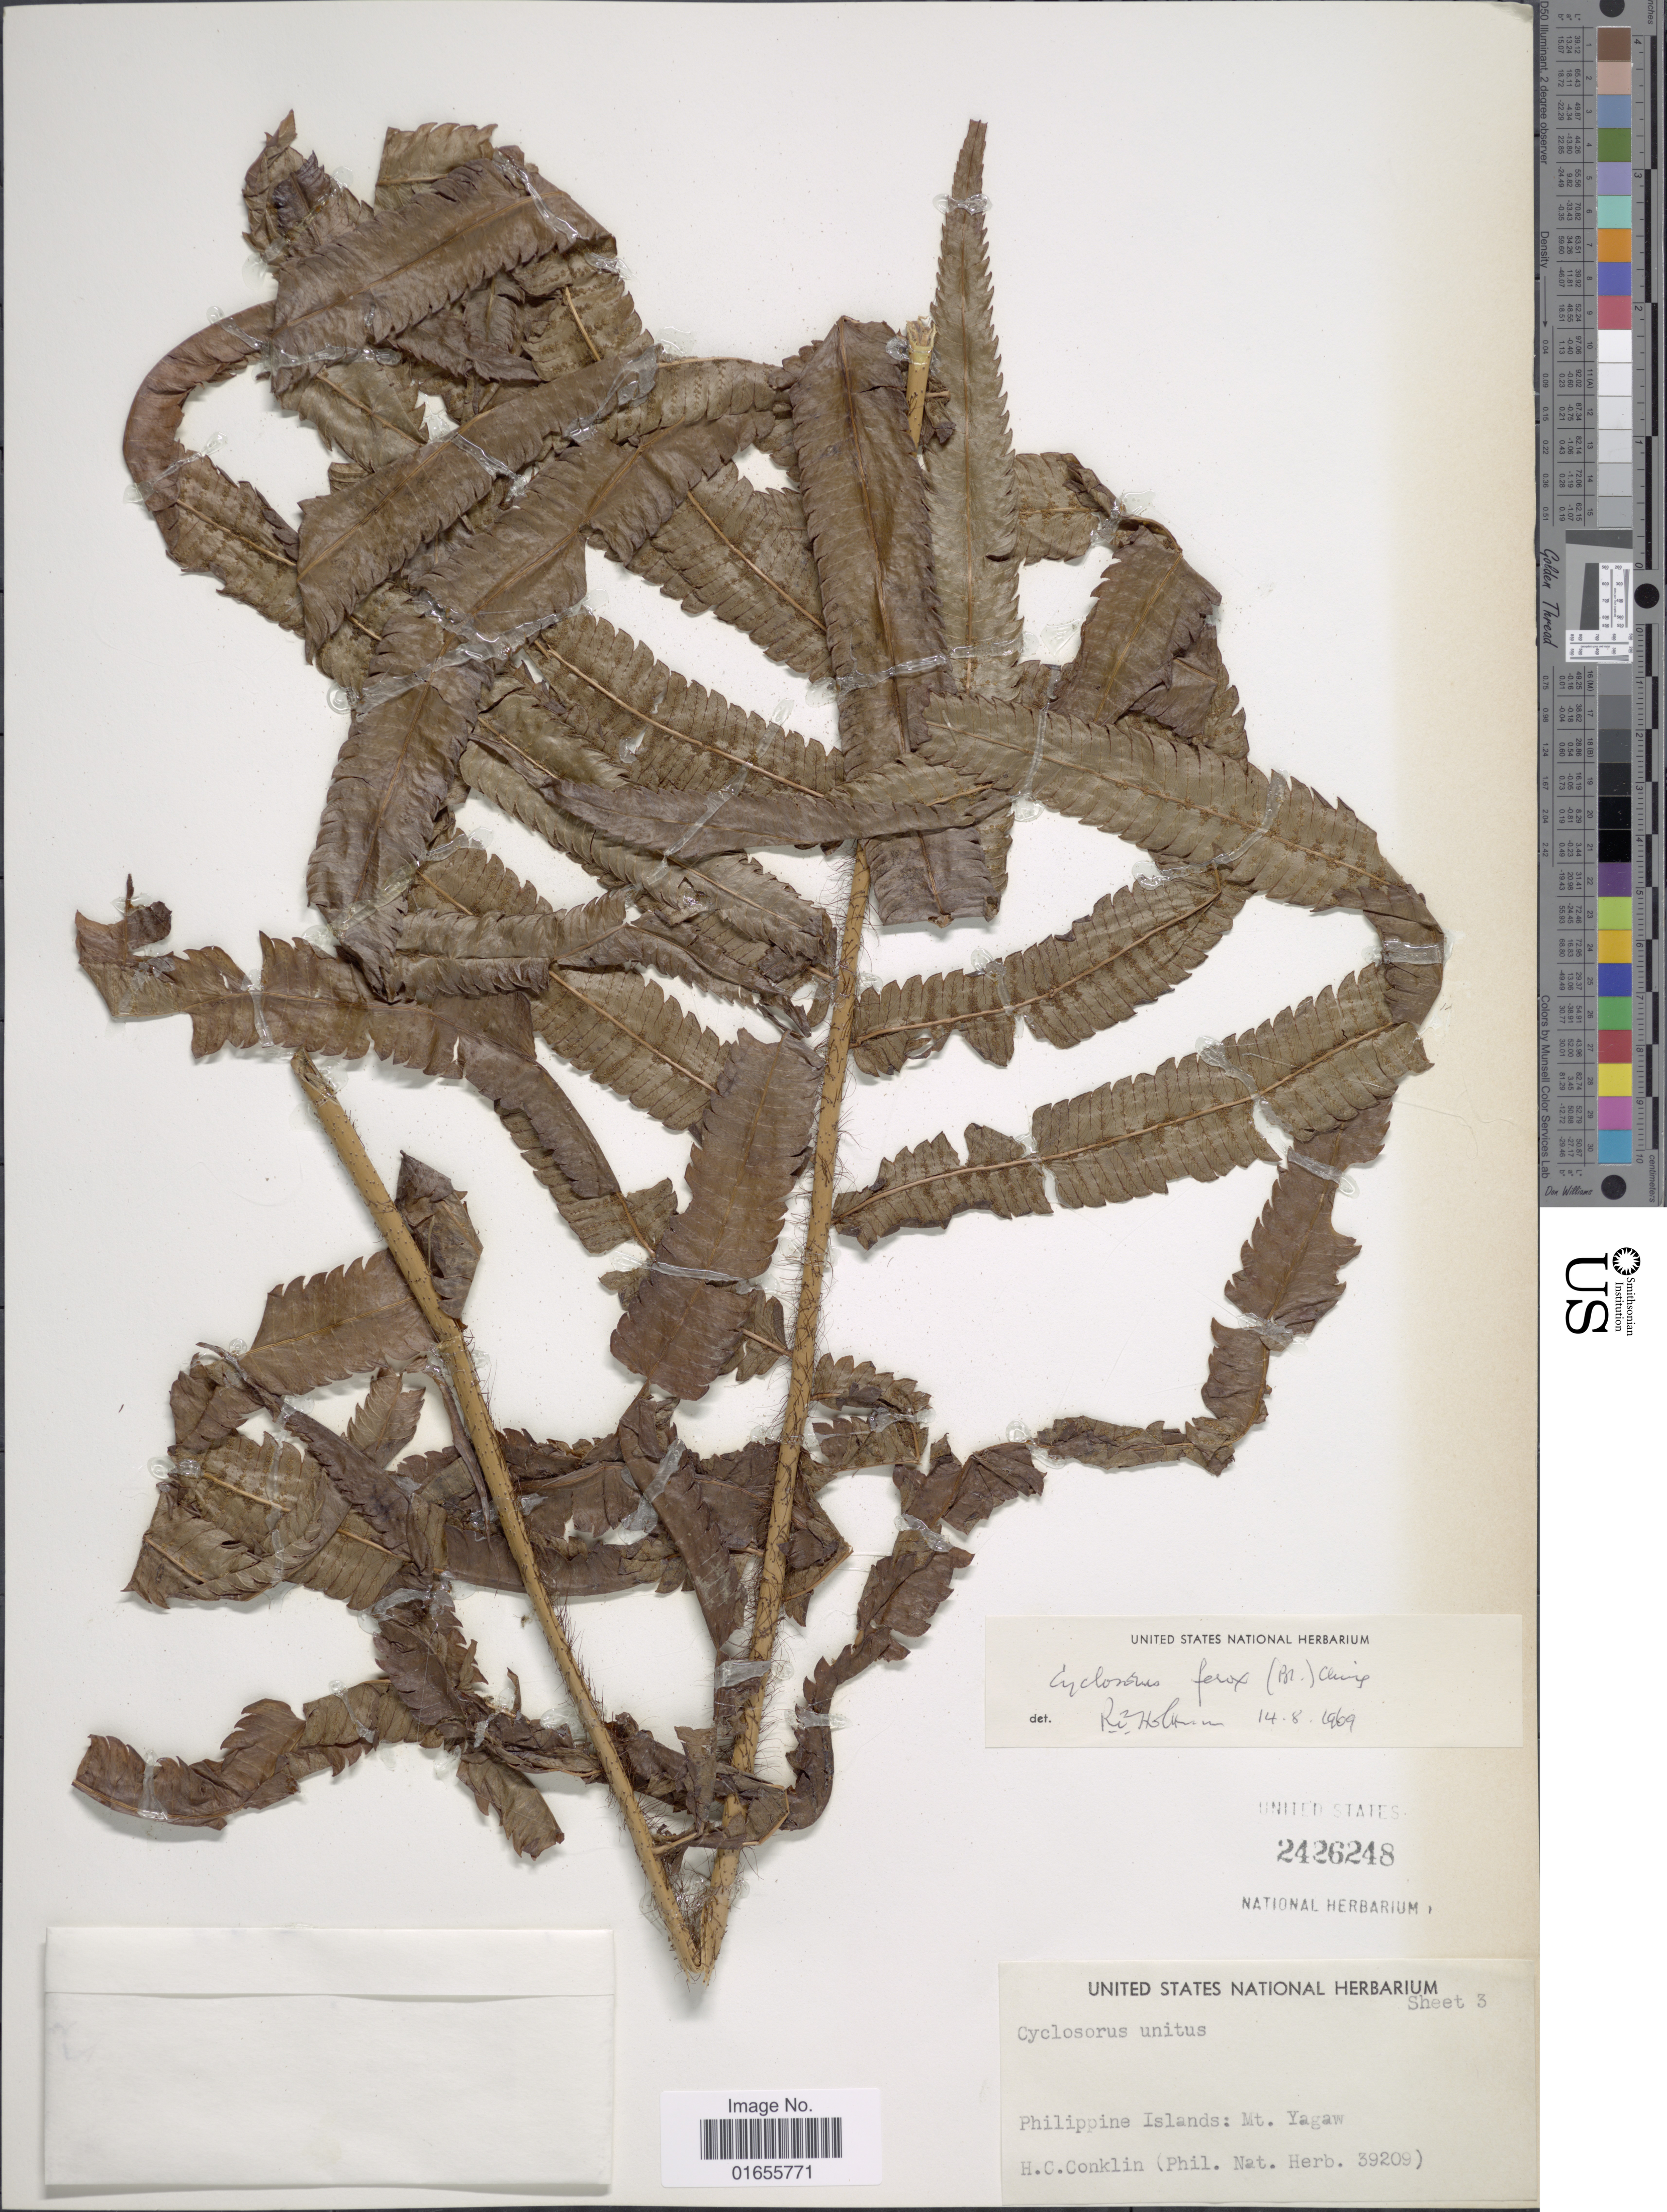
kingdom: Plantae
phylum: Tracheophyta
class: Polypodiopsida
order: Polypodiales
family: Thelypteridaceae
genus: Chingia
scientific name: Chingia ferox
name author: (Blume) Holttum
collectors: H. Conklin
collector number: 39209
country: Philippines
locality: Mt. Yagaw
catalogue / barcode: US 2426248